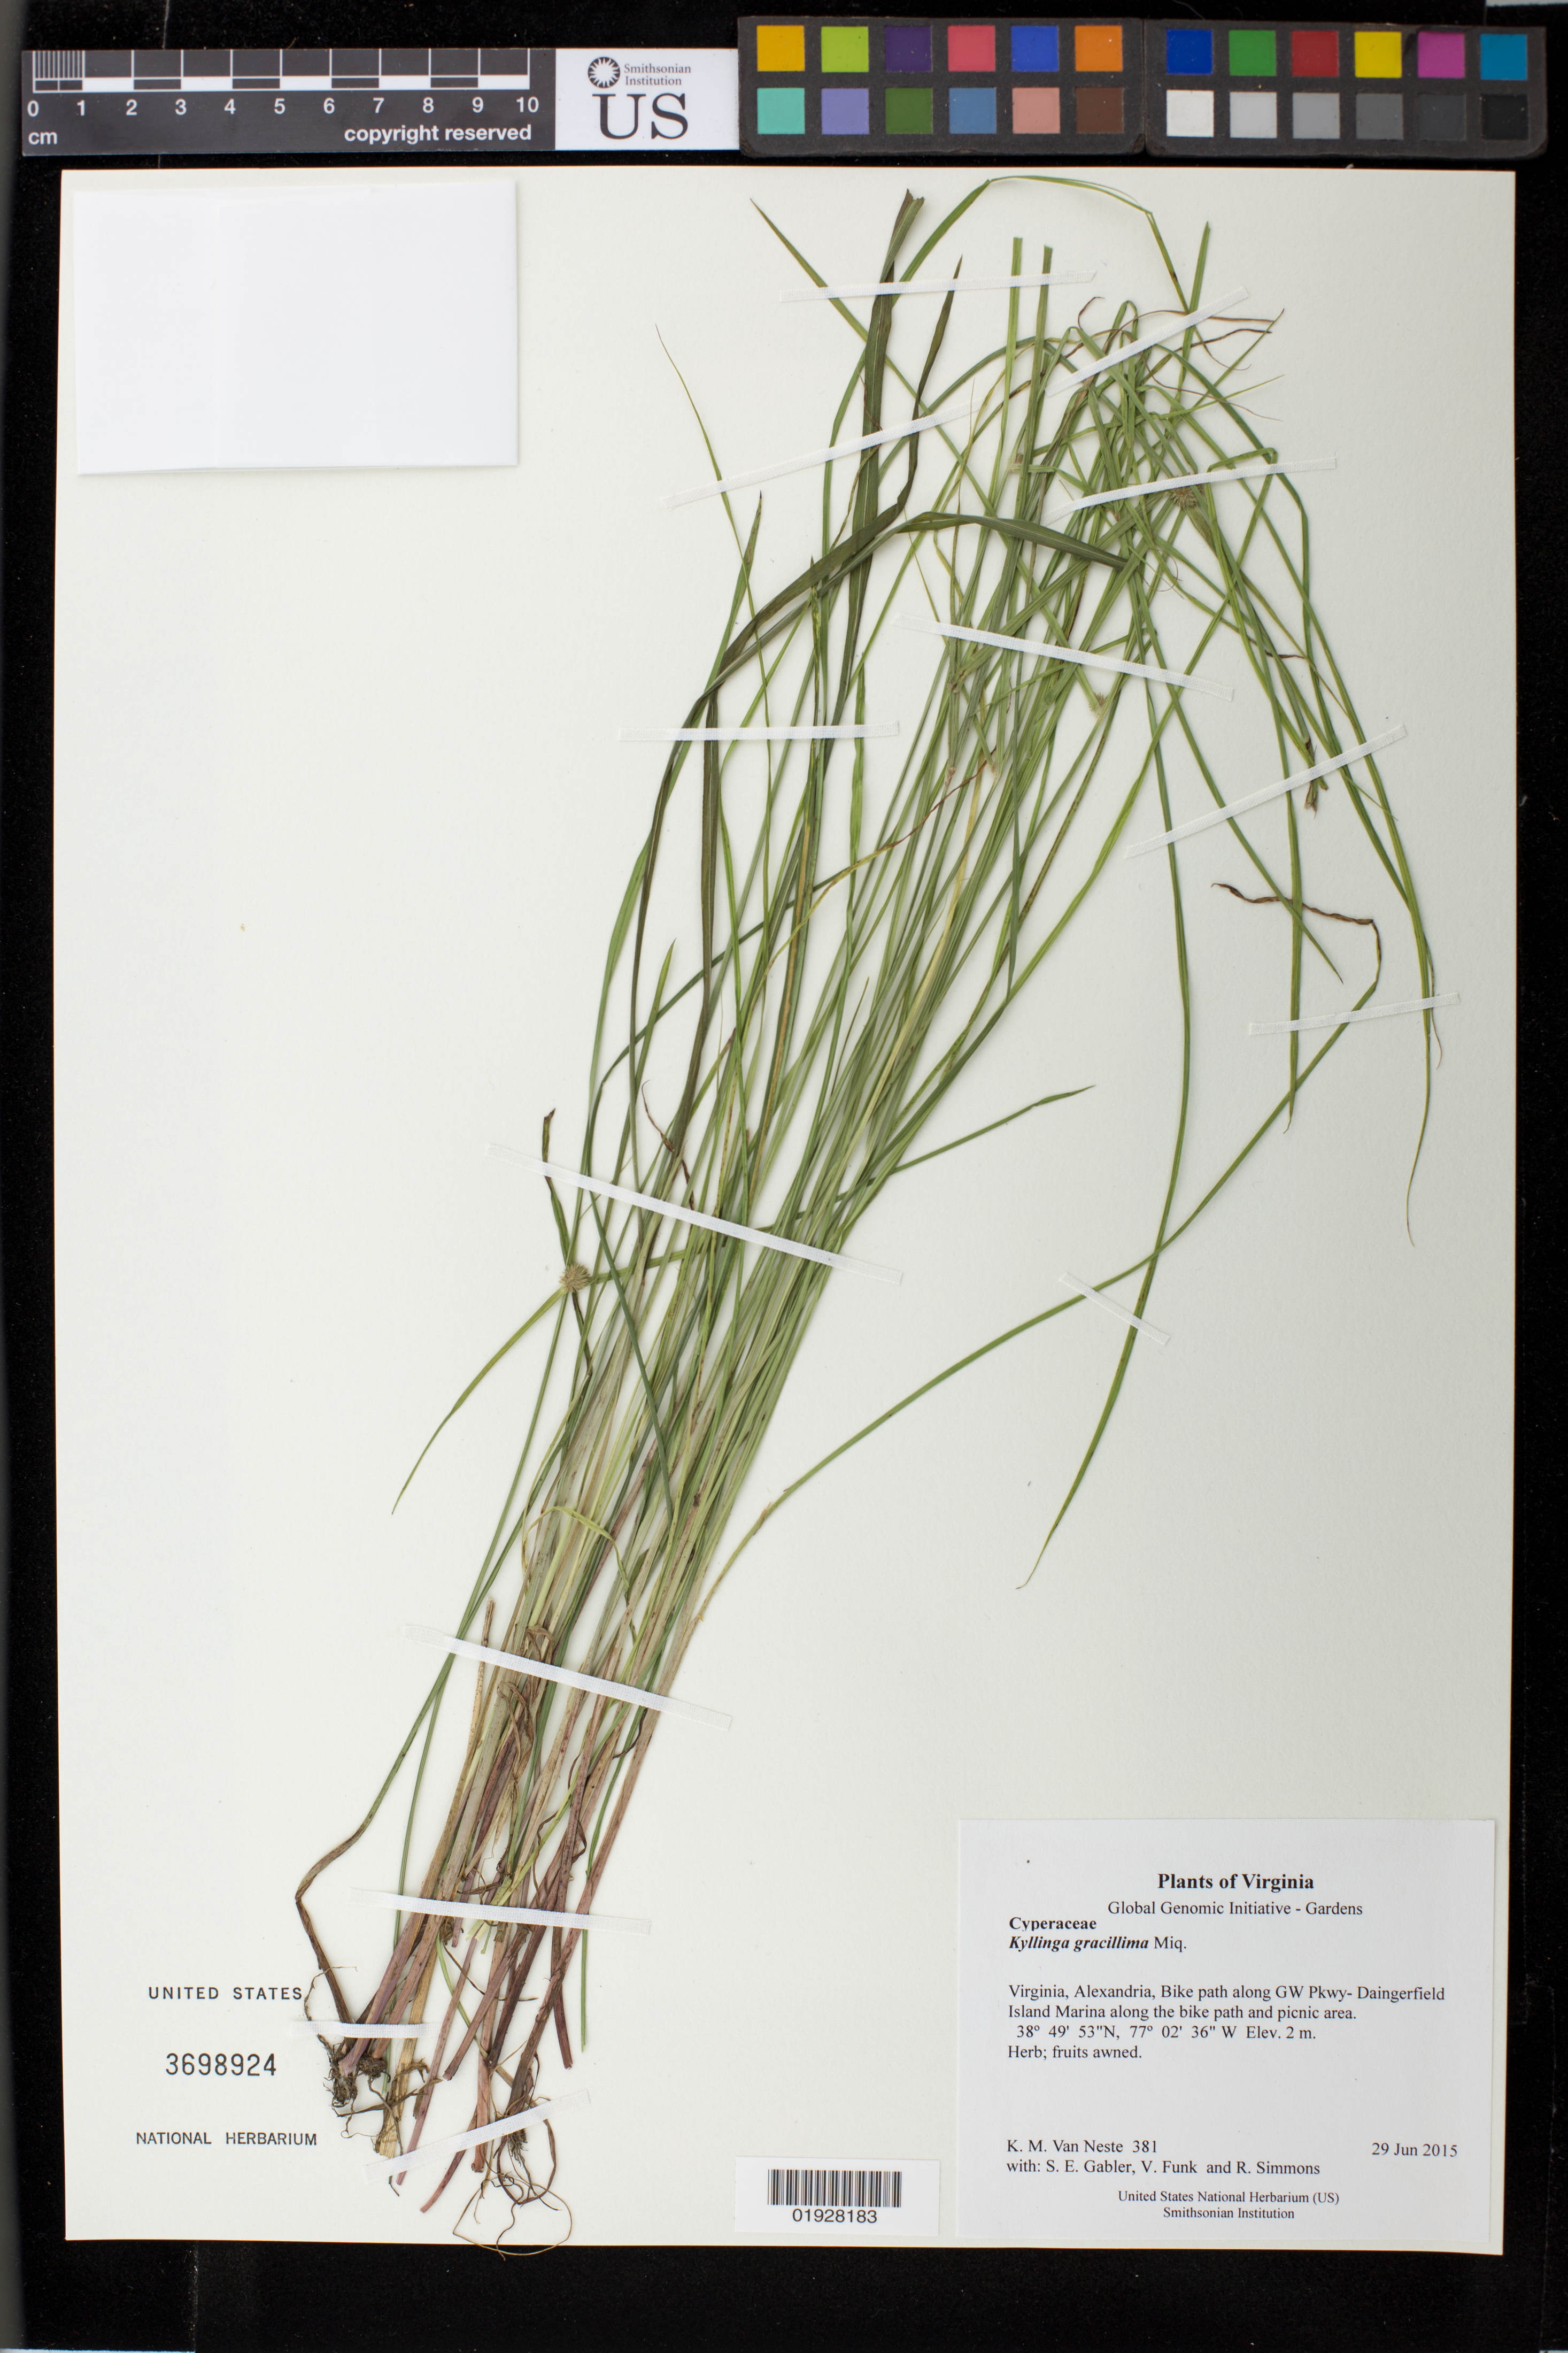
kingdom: Plantae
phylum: Tracheophyta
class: Liliopsida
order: Poales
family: Cyperaceae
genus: Cyperus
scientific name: Cyperus brevifolioides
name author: Thieret & Delahouss.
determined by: Strong, Mark T., (BOT), Smithsonian Institution - National Museum of Natural History (UNITED STATES)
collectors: K. M. Van Neste, S. E. Gabler, V. Funk & R. Simmons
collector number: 381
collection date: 2015-06-29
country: United States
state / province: Virginia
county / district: City of Alexandria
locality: Bike path along GW Pkwy- Dangerfield Island Marina along the bike path and picnic area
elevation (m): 2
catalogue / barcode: US 3698924